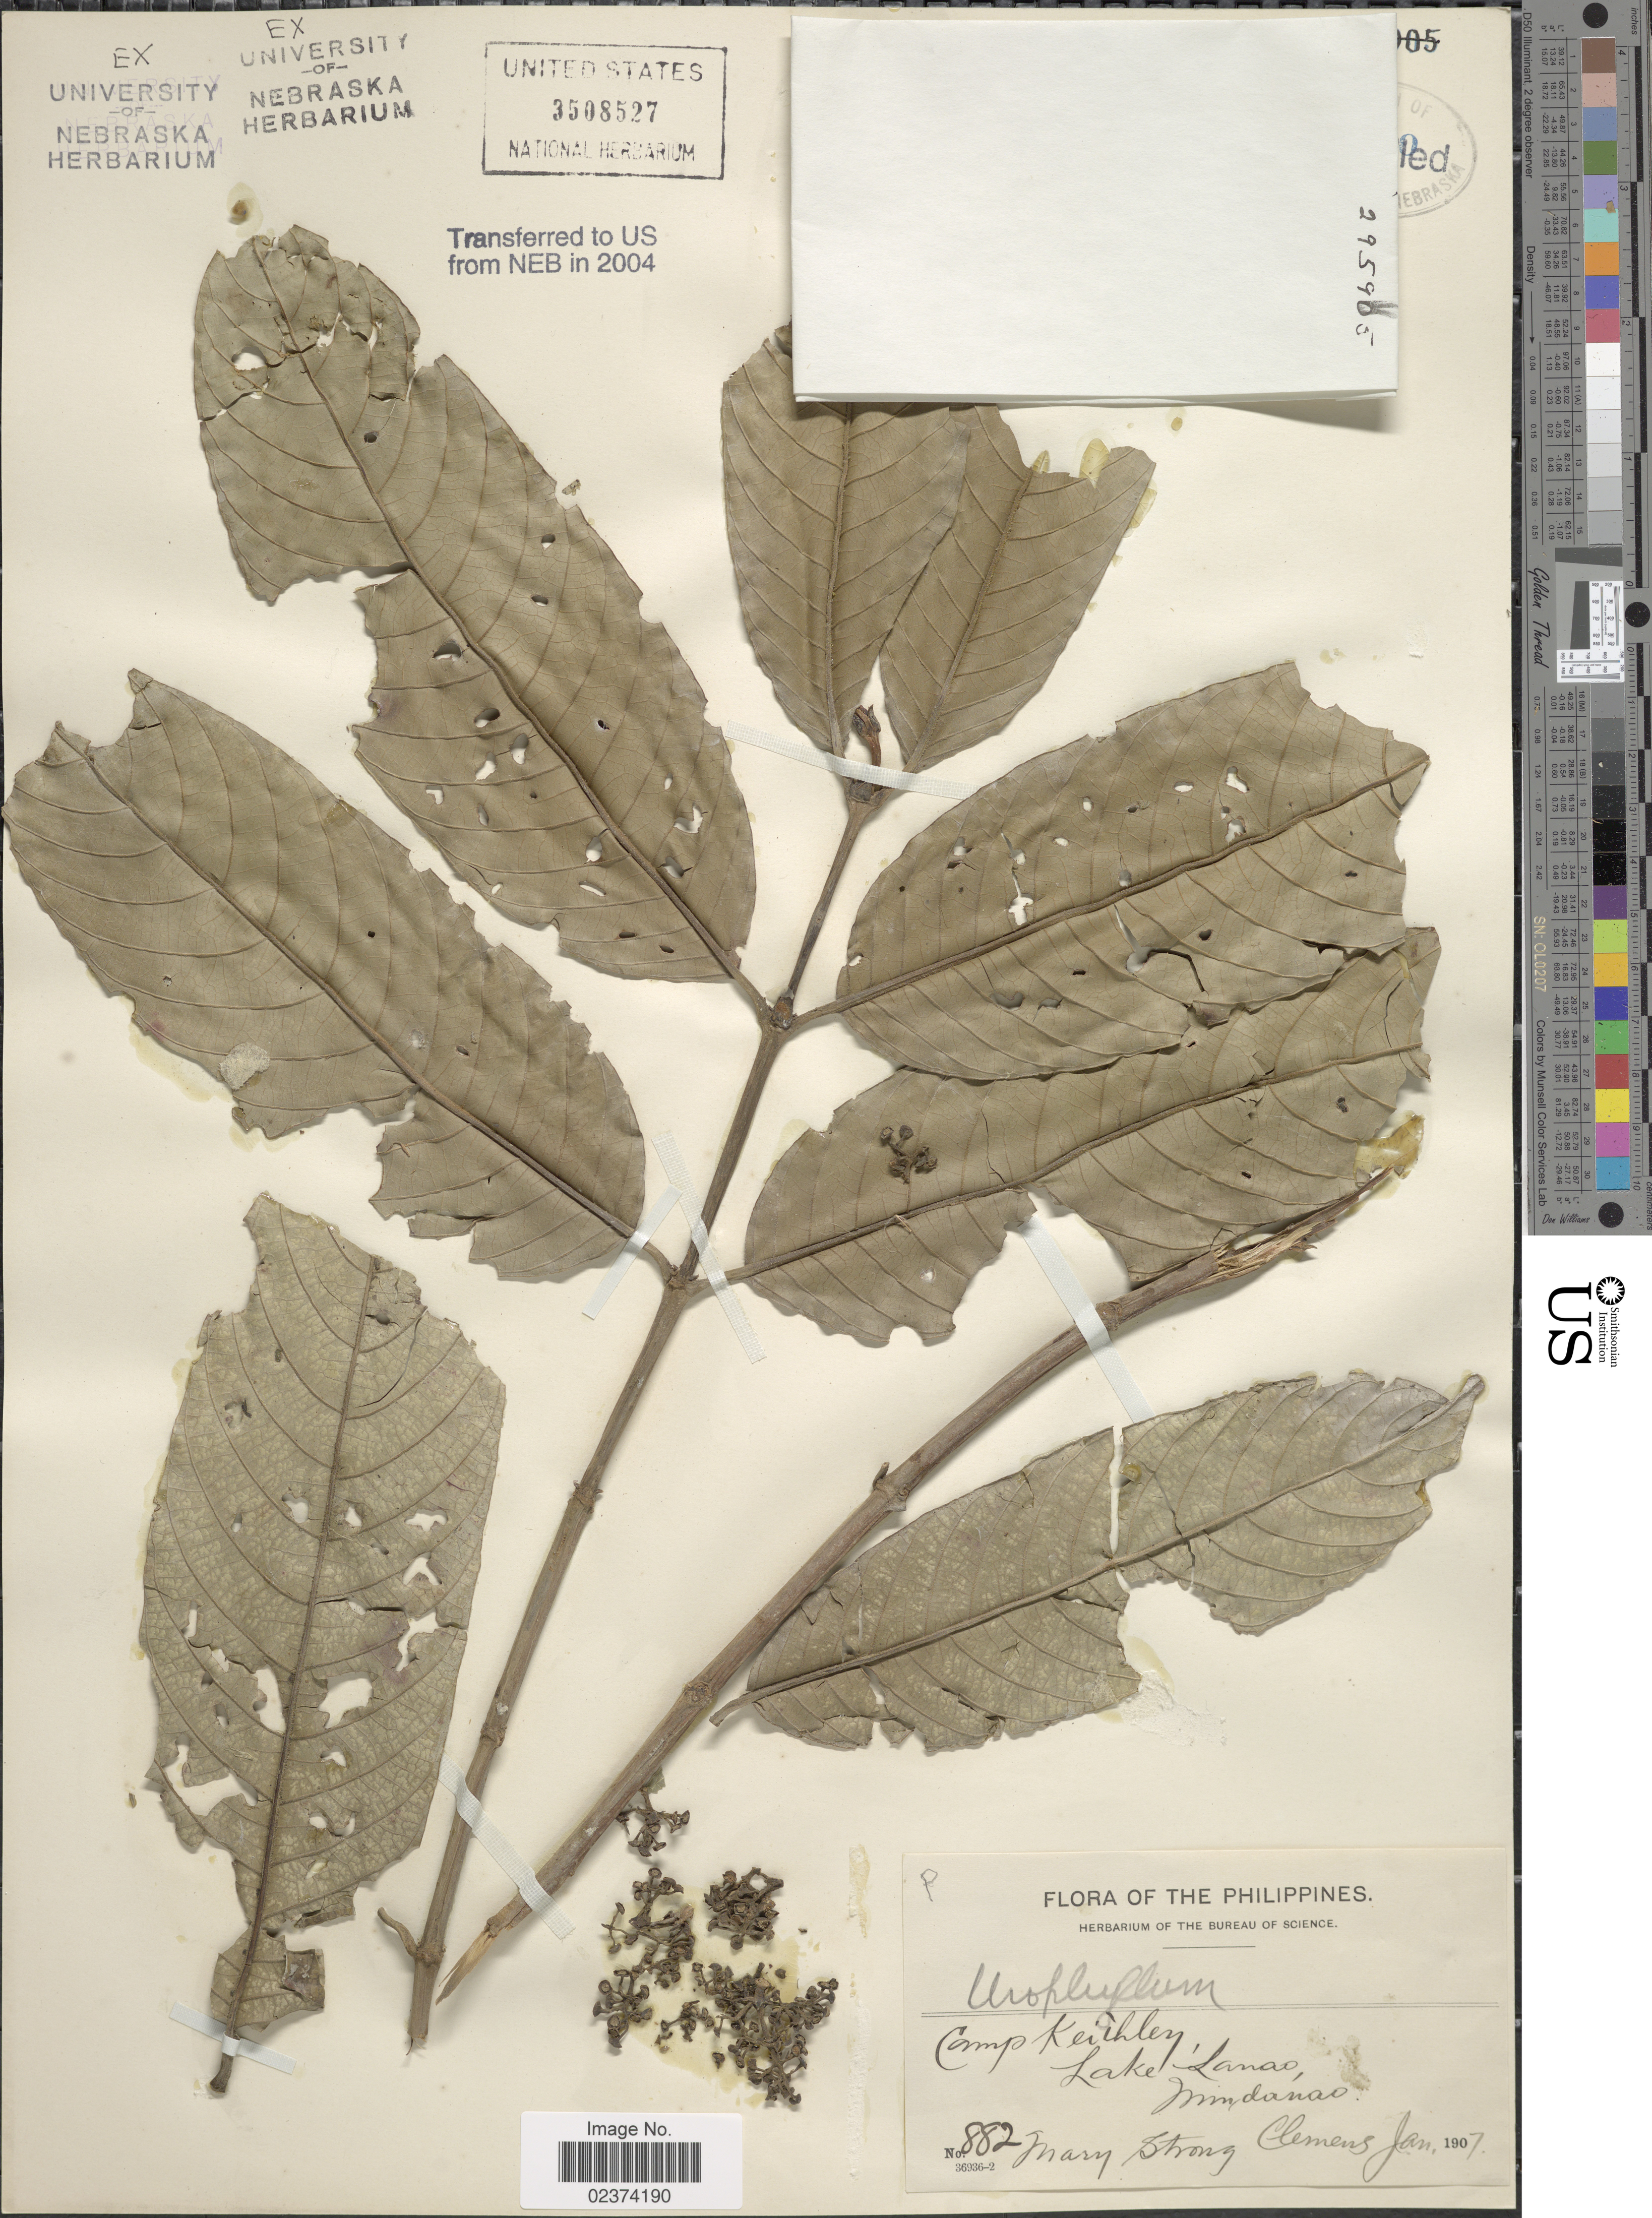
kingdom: Plantae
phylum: Tracheophyta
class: Magnoliopsida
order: Gentianales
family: Rubiaceae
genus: Urophyllum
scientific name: Urophyllum sp.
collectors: M. S. Clemens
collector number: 882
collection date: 1907-01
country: Philippines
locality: Camp Keithley, Lake Lanao. Mindanao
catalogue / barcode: US 3508527